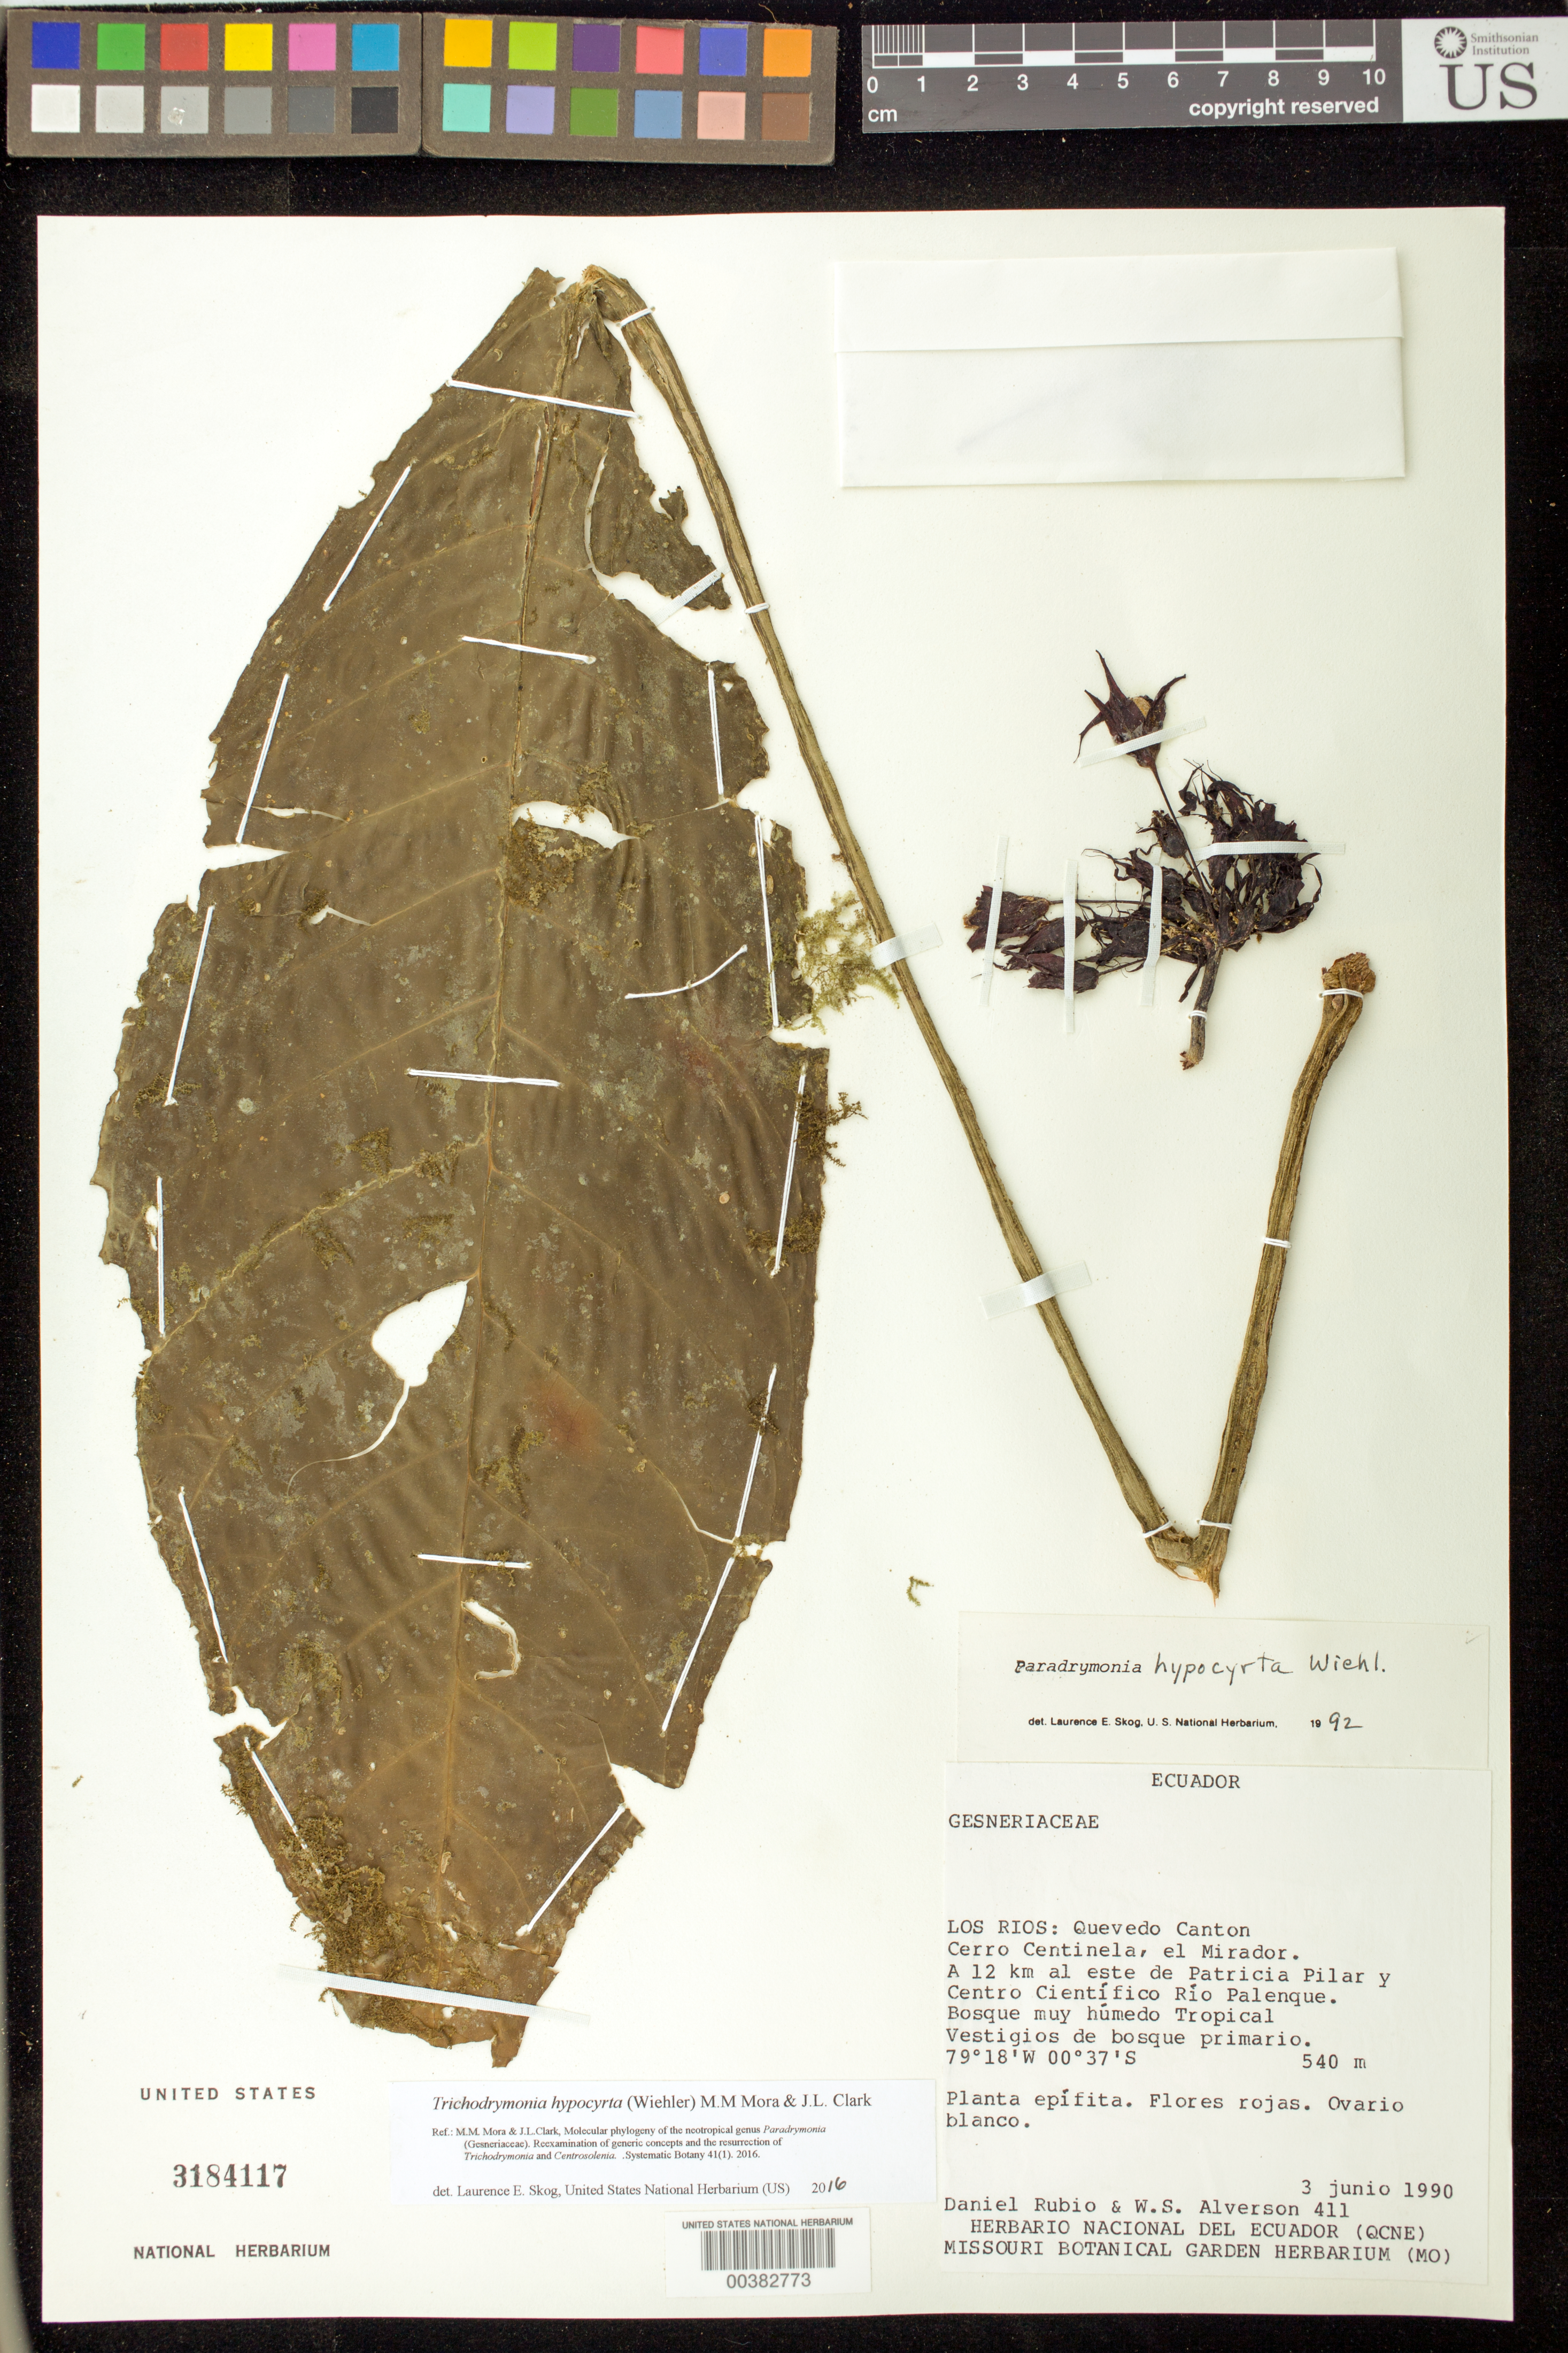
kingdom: Plantae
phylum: Tracheophyta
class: Magnoliopsida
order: Lamiales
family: Gesneriaceae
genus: Trichodrymonia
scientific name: Trichodrymonia hypocyrta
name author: (Wiehler) M.M. Mora & J.L. Clark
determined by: Skog, Laurence E.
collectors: D. Rubio & W. S. Alverson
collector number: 411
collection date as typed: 03 Jun 1990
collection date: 1990-06-03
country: Ecuador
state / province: Los Ríos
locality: Quevedo Canton; Cerro Centinela, El Mirador, a 12km al E de Patricia Pilar y Centro Cientifico Rio Palenque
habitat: Bosque my humedo tropical; vestigios de bosque primario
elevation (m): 540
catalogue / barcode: US 3184117